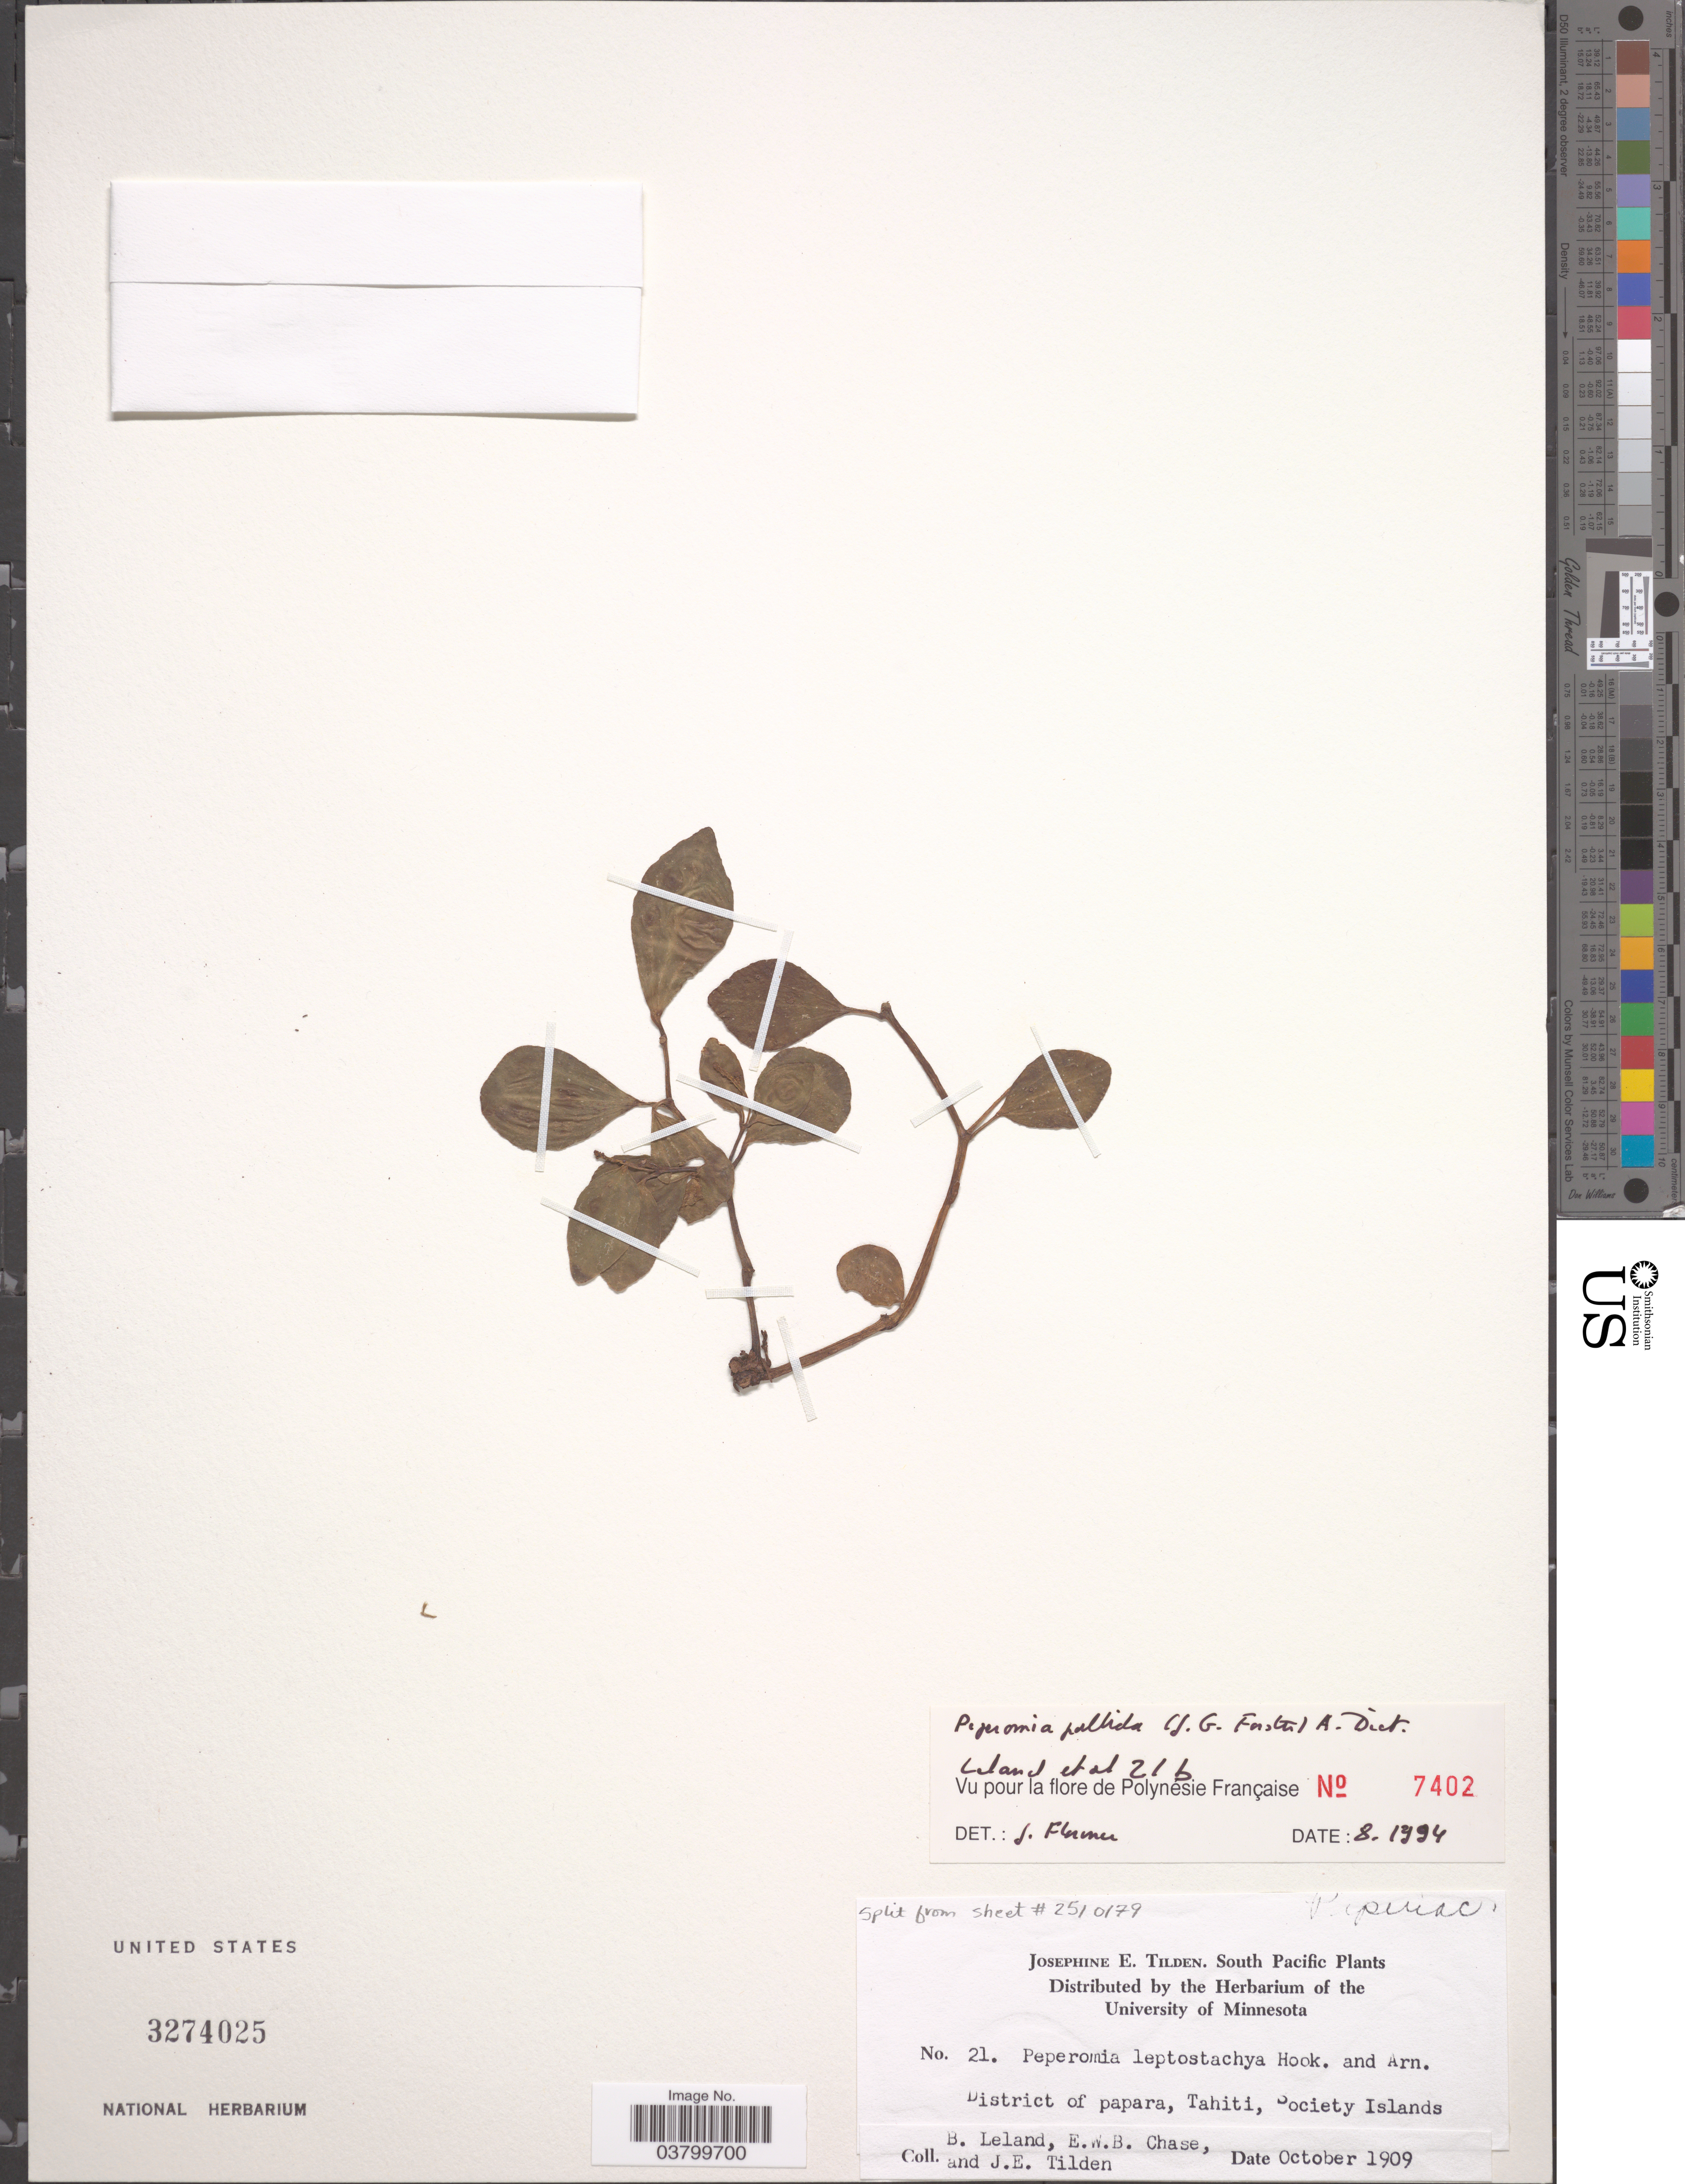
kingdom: Plantae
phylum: Tracheophyta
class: Magnoliopsida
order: Piperales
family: Piperaceae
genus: Peperomia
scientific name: Peperomia pallida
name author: (G. Forst.) Dietr.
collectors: B. Leland, E. W. Chase & J. E. Tilden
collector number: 21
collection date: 1909-10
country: French Polynesia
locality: South Pacific. District of papara, Tahiti, Society Islands.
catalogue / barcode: US 3274025